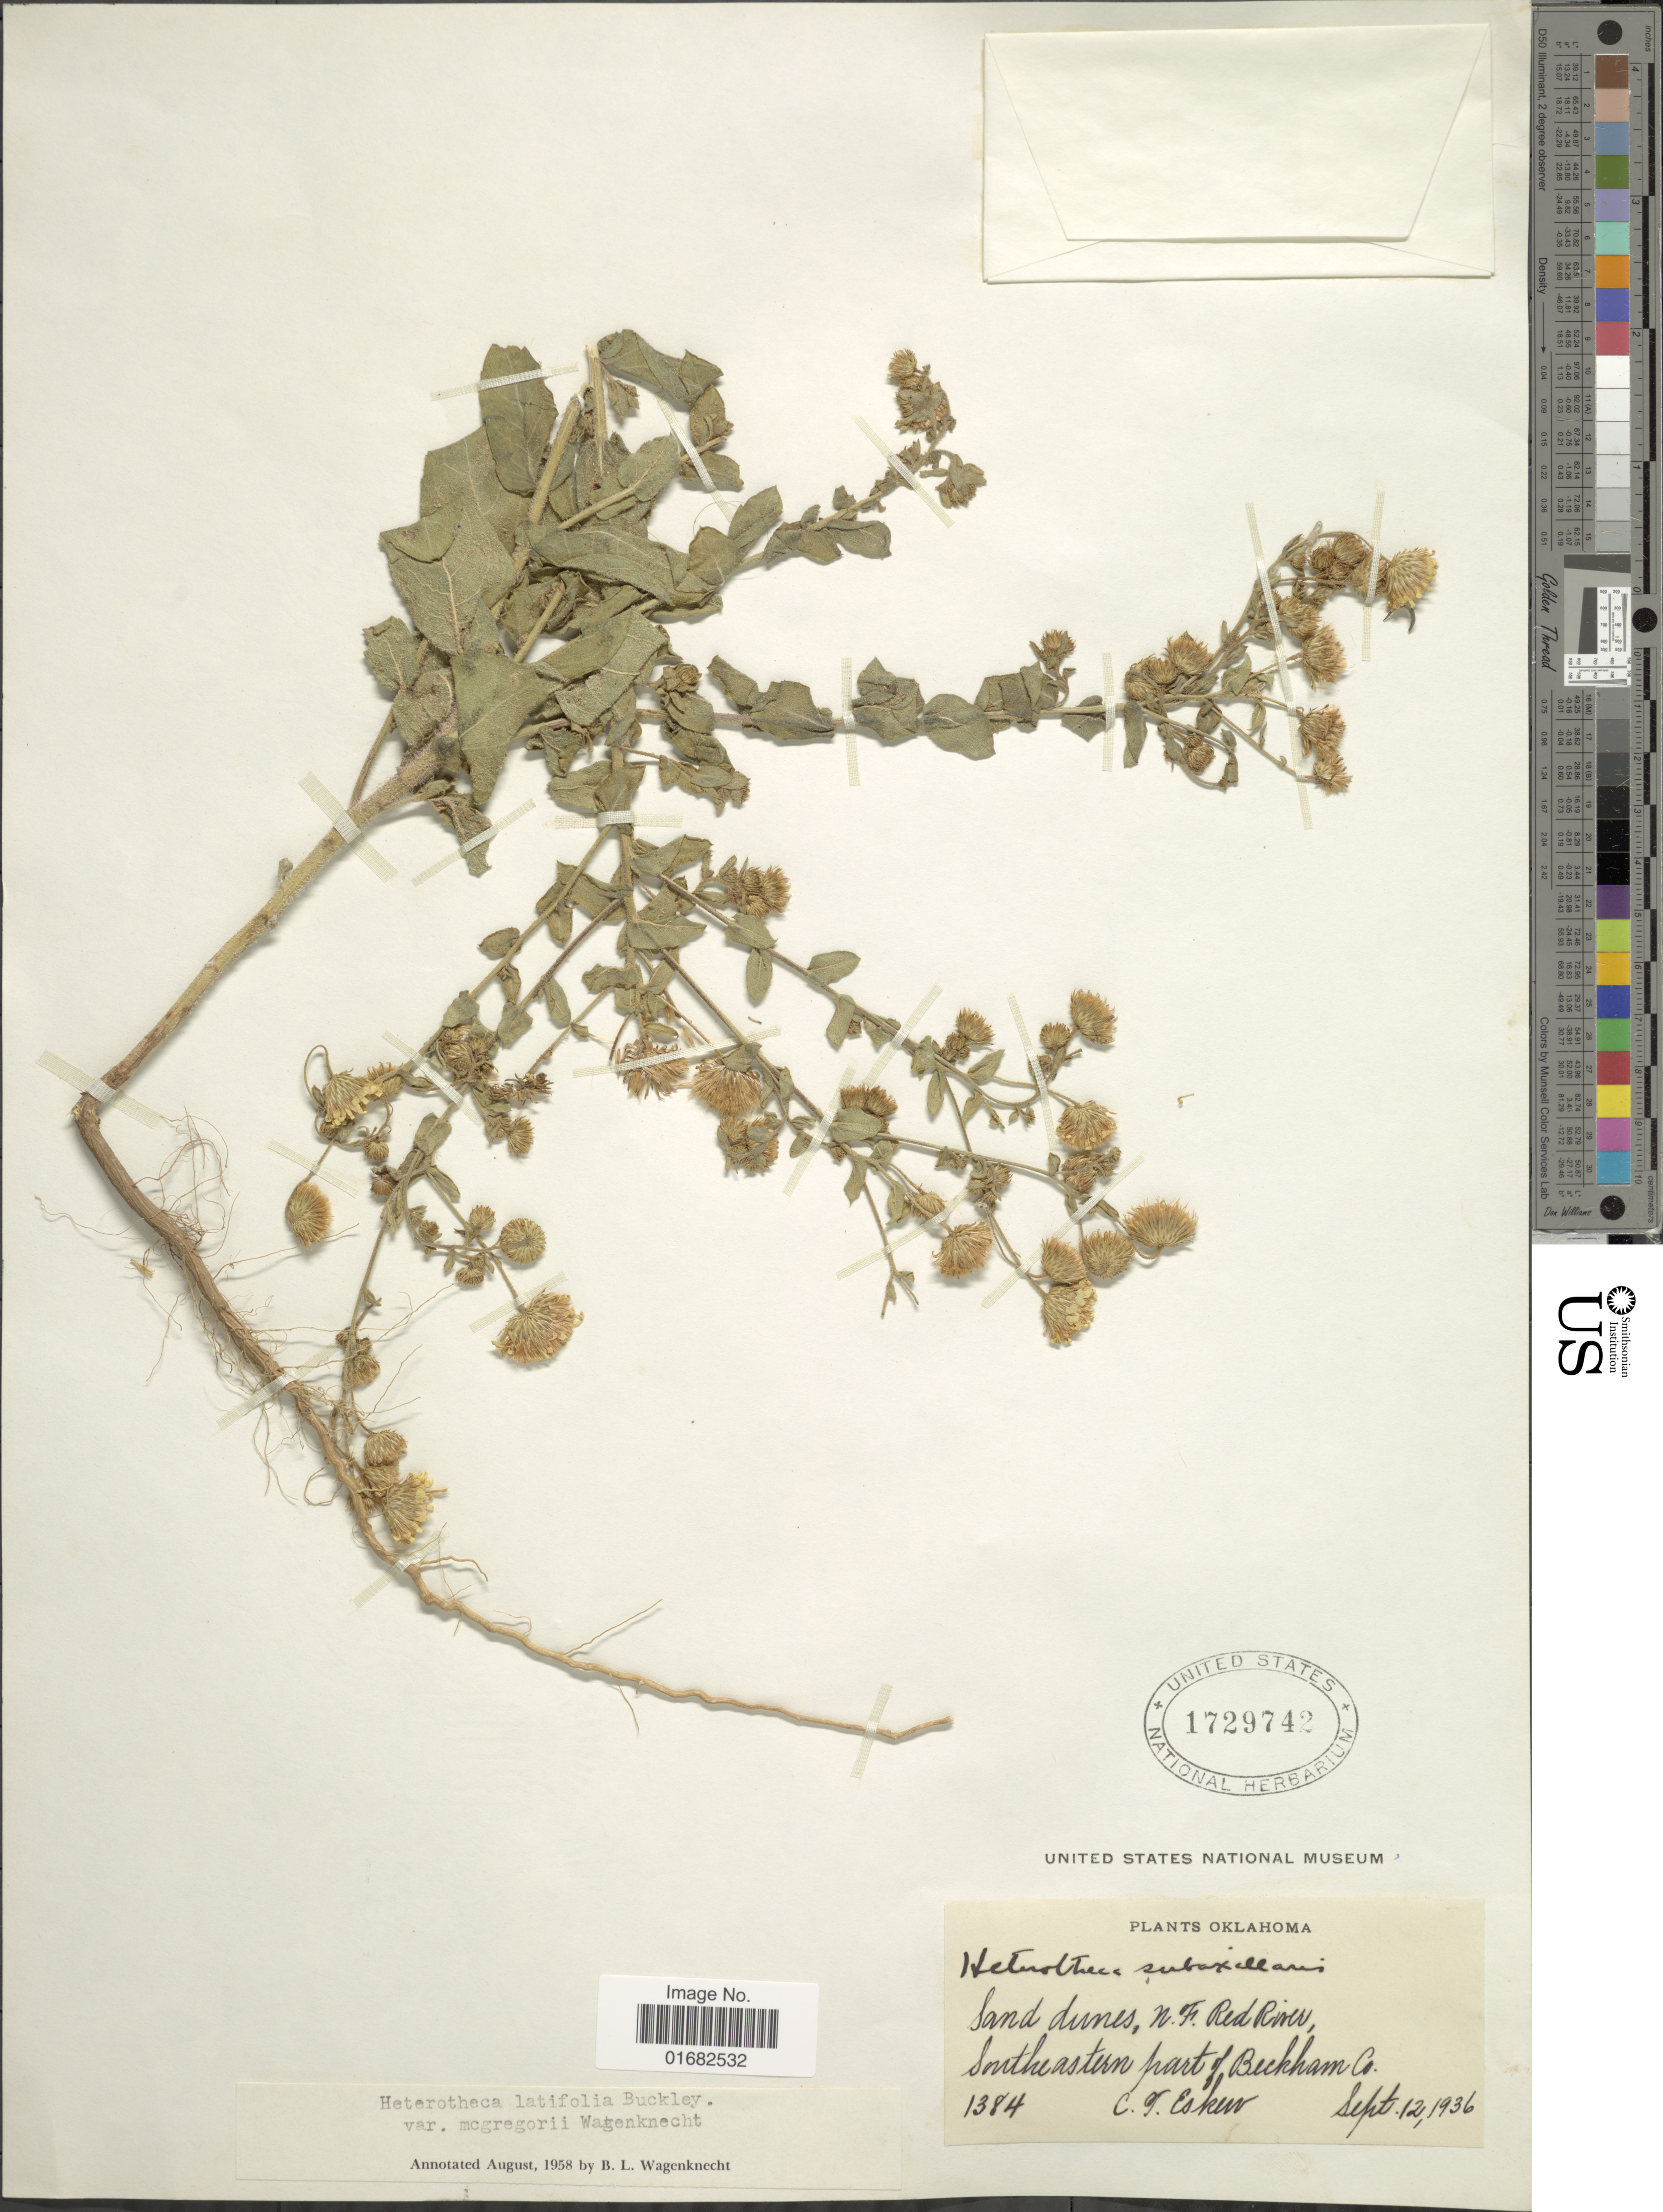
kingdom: Plantae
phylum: Tracheophyta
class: Magnoliopsida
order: Asterales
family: Asteraceae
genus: Heterotheca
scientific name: Heterotheca latifolia var. macgregoris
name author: B. Wagenkn.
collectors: C. Eskew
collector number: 1384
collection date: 1936-09-12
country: United States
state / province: Oklahoma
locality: N. F. Red River, Southeastern part of Beckham Co.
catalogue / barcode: US 1729742